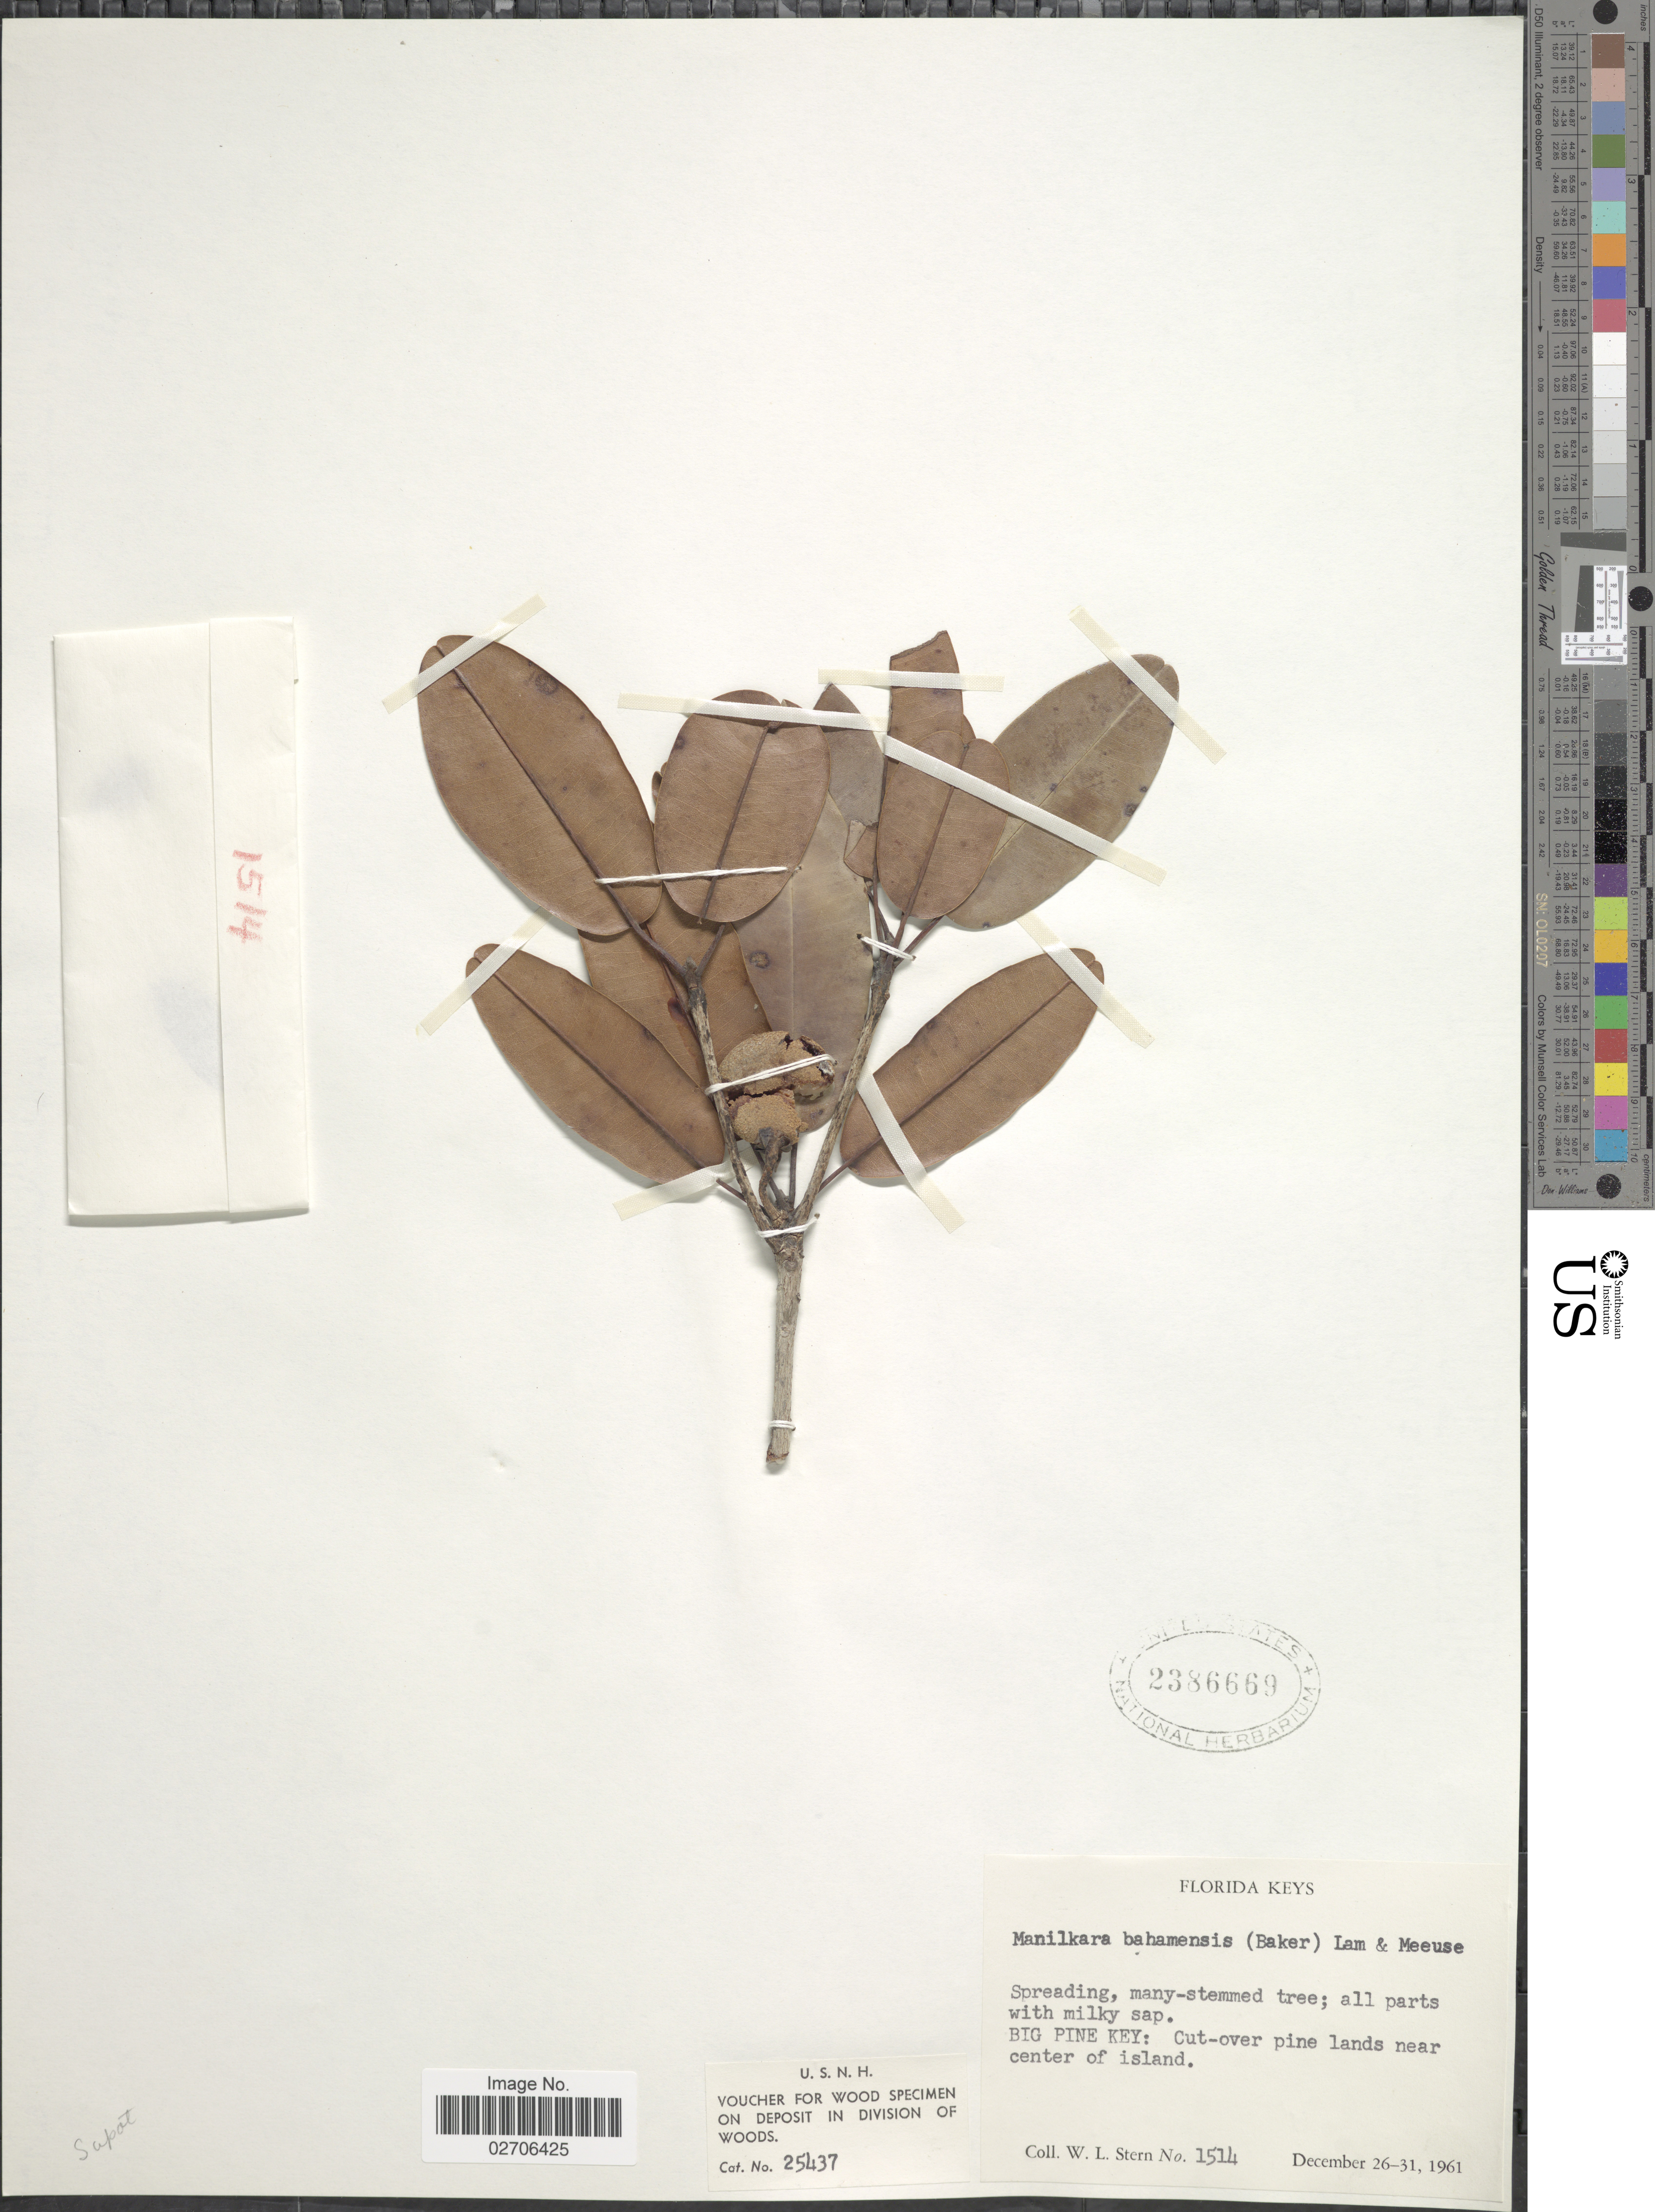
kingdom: Plantae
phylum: Tracheophyta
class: Magnoliopsida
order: Ericales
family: Sapotaceae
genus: Manilkara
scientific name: Manilkara bahamensis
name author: (Baker) H.J. Lam & B. Meeuse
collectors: W. L. Stern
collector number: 1514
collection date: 1961-12-26/1961-12-31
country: United States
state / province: Florida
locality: Florida Keys, Big Pine Key: Cut-over pine lands near center of Island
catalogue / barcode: US 2386669